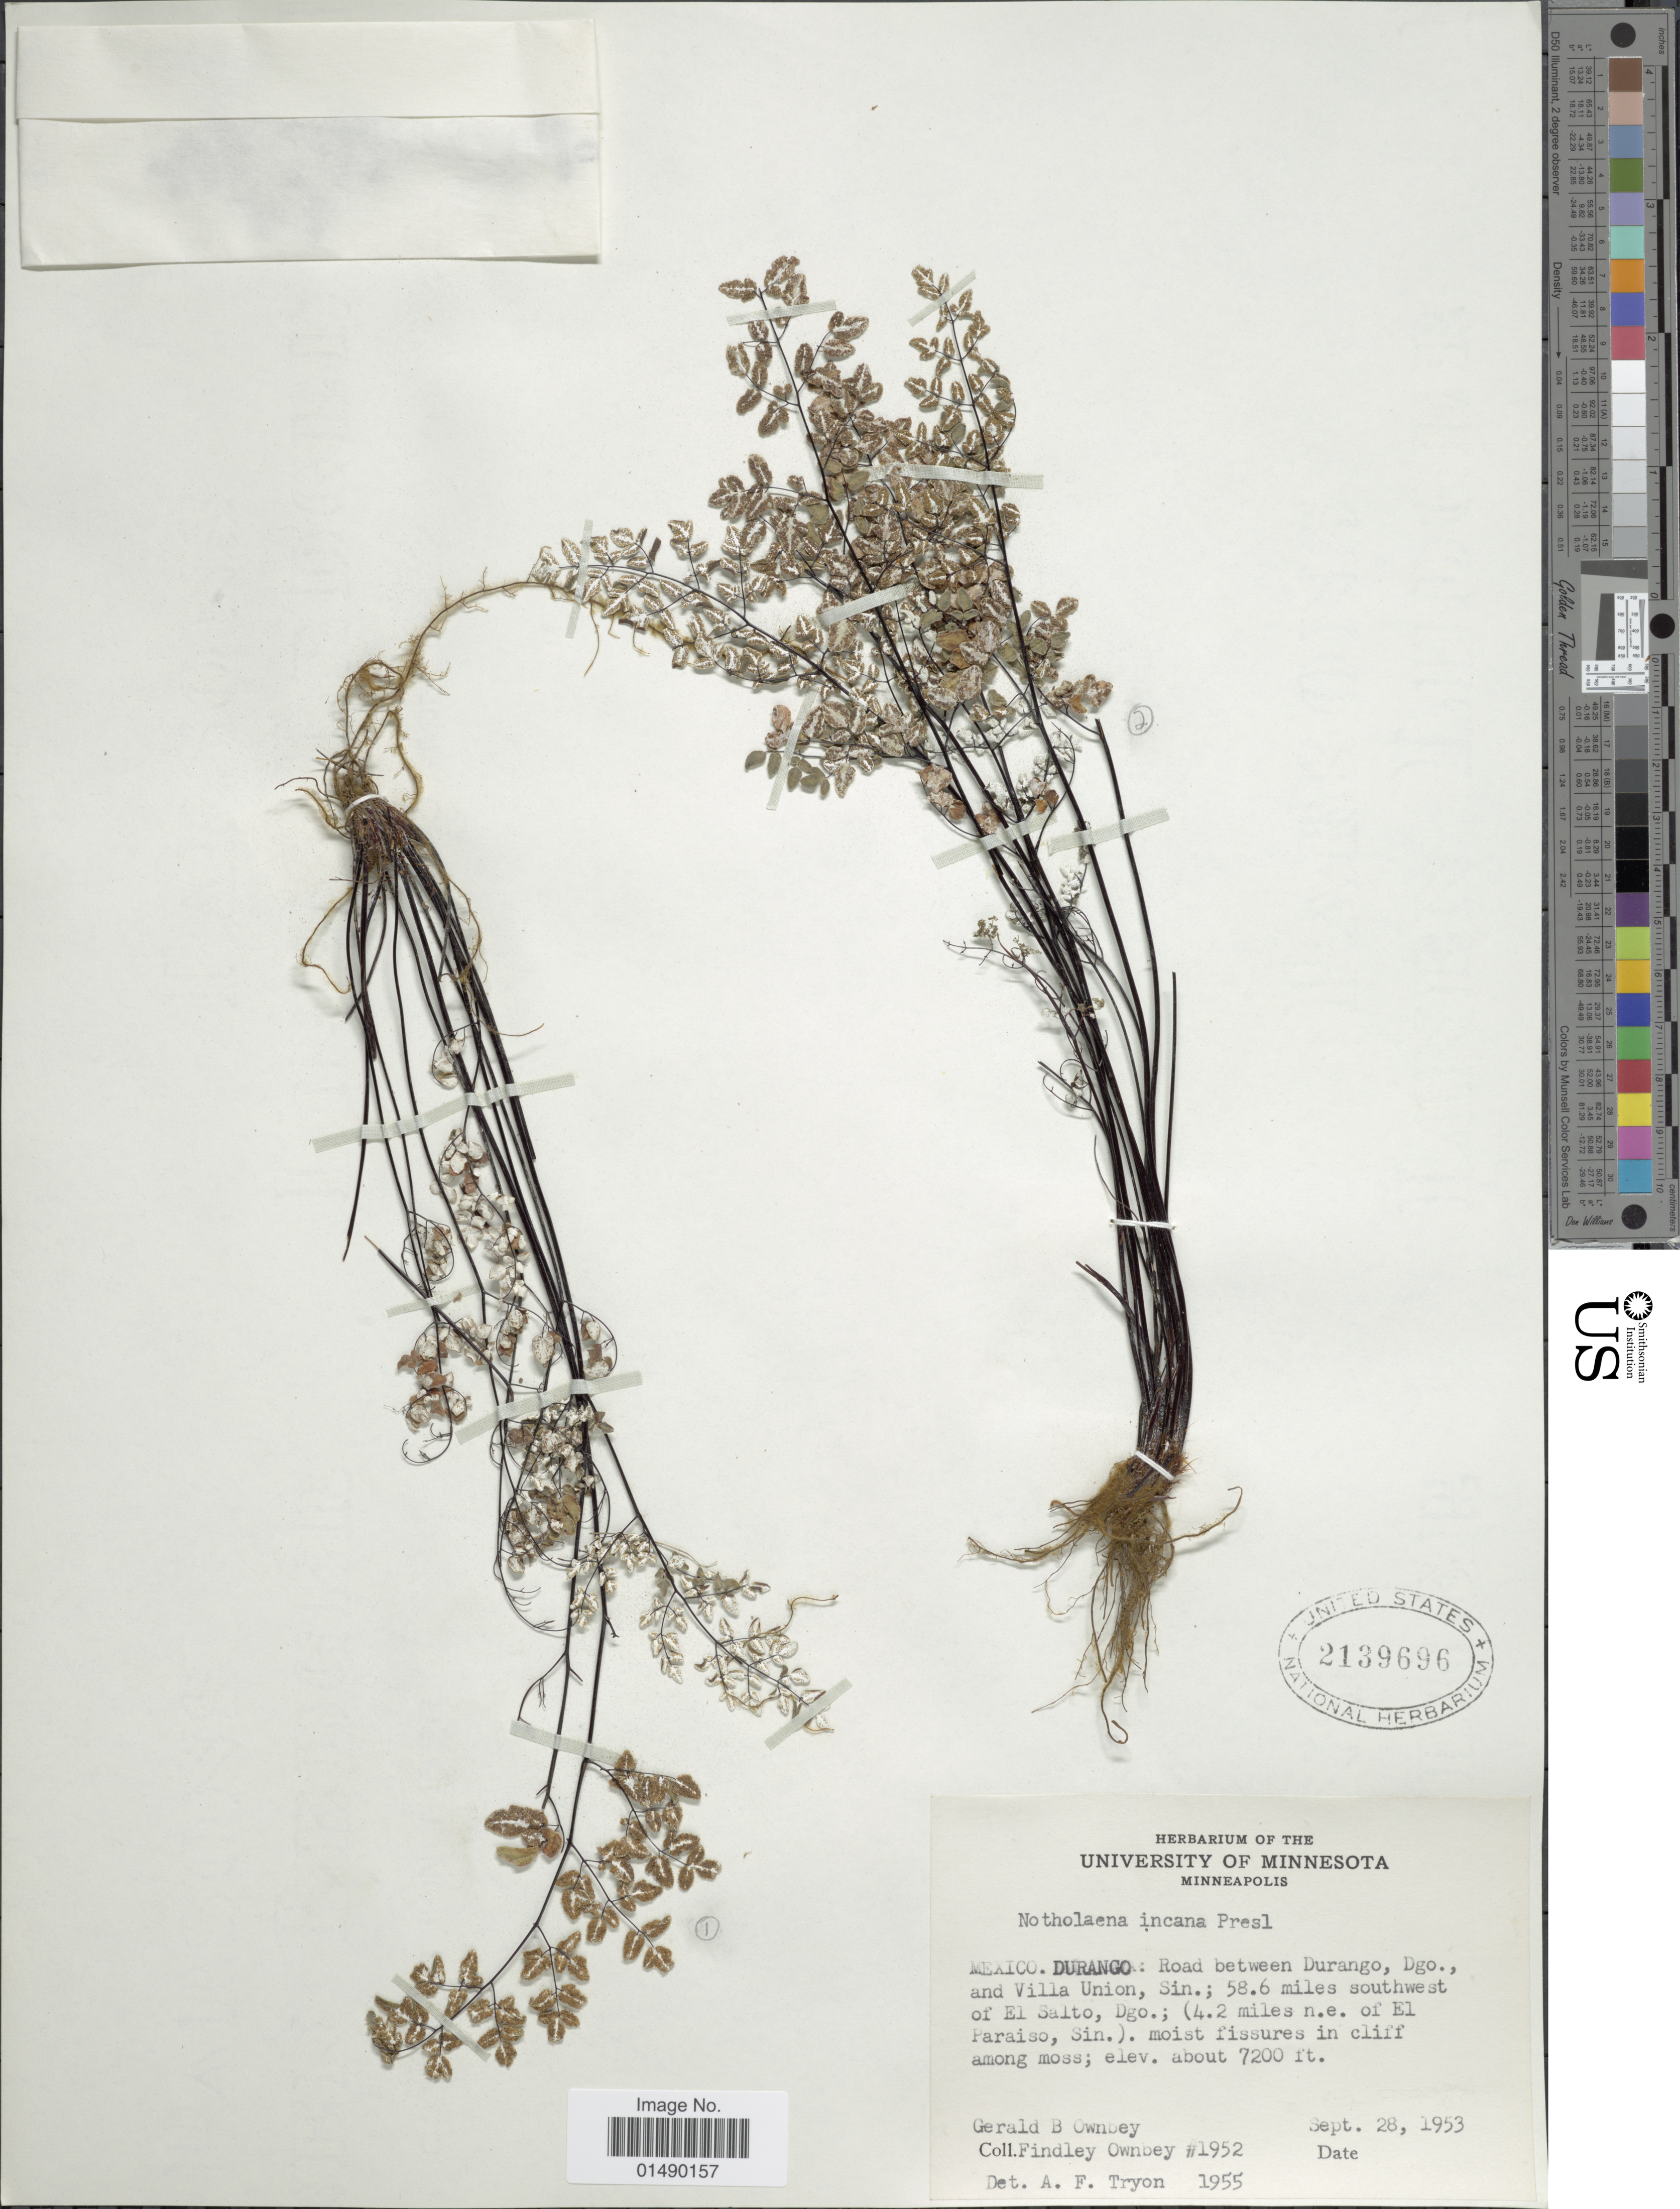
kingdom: Plantae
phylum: Tracheophyta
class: Polypodiopsida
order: Polypodiales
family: Pteridaceae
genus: Argyrochosma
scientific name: Argyrochosma incana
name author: (C. Presl) Windham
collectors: G. B. Ownbey & F. Ownbey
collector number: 1952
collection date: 1953-09-28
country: Mexico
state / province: Durango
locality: Mexico: road between Durango, Dgo., and Villa Union, Sin.: 58.6 miles southwest of El Salto, Dgo,: (4.2 miles n.e. of El Paraiso,Sin.)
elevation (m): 2195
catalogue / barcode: US 2139696